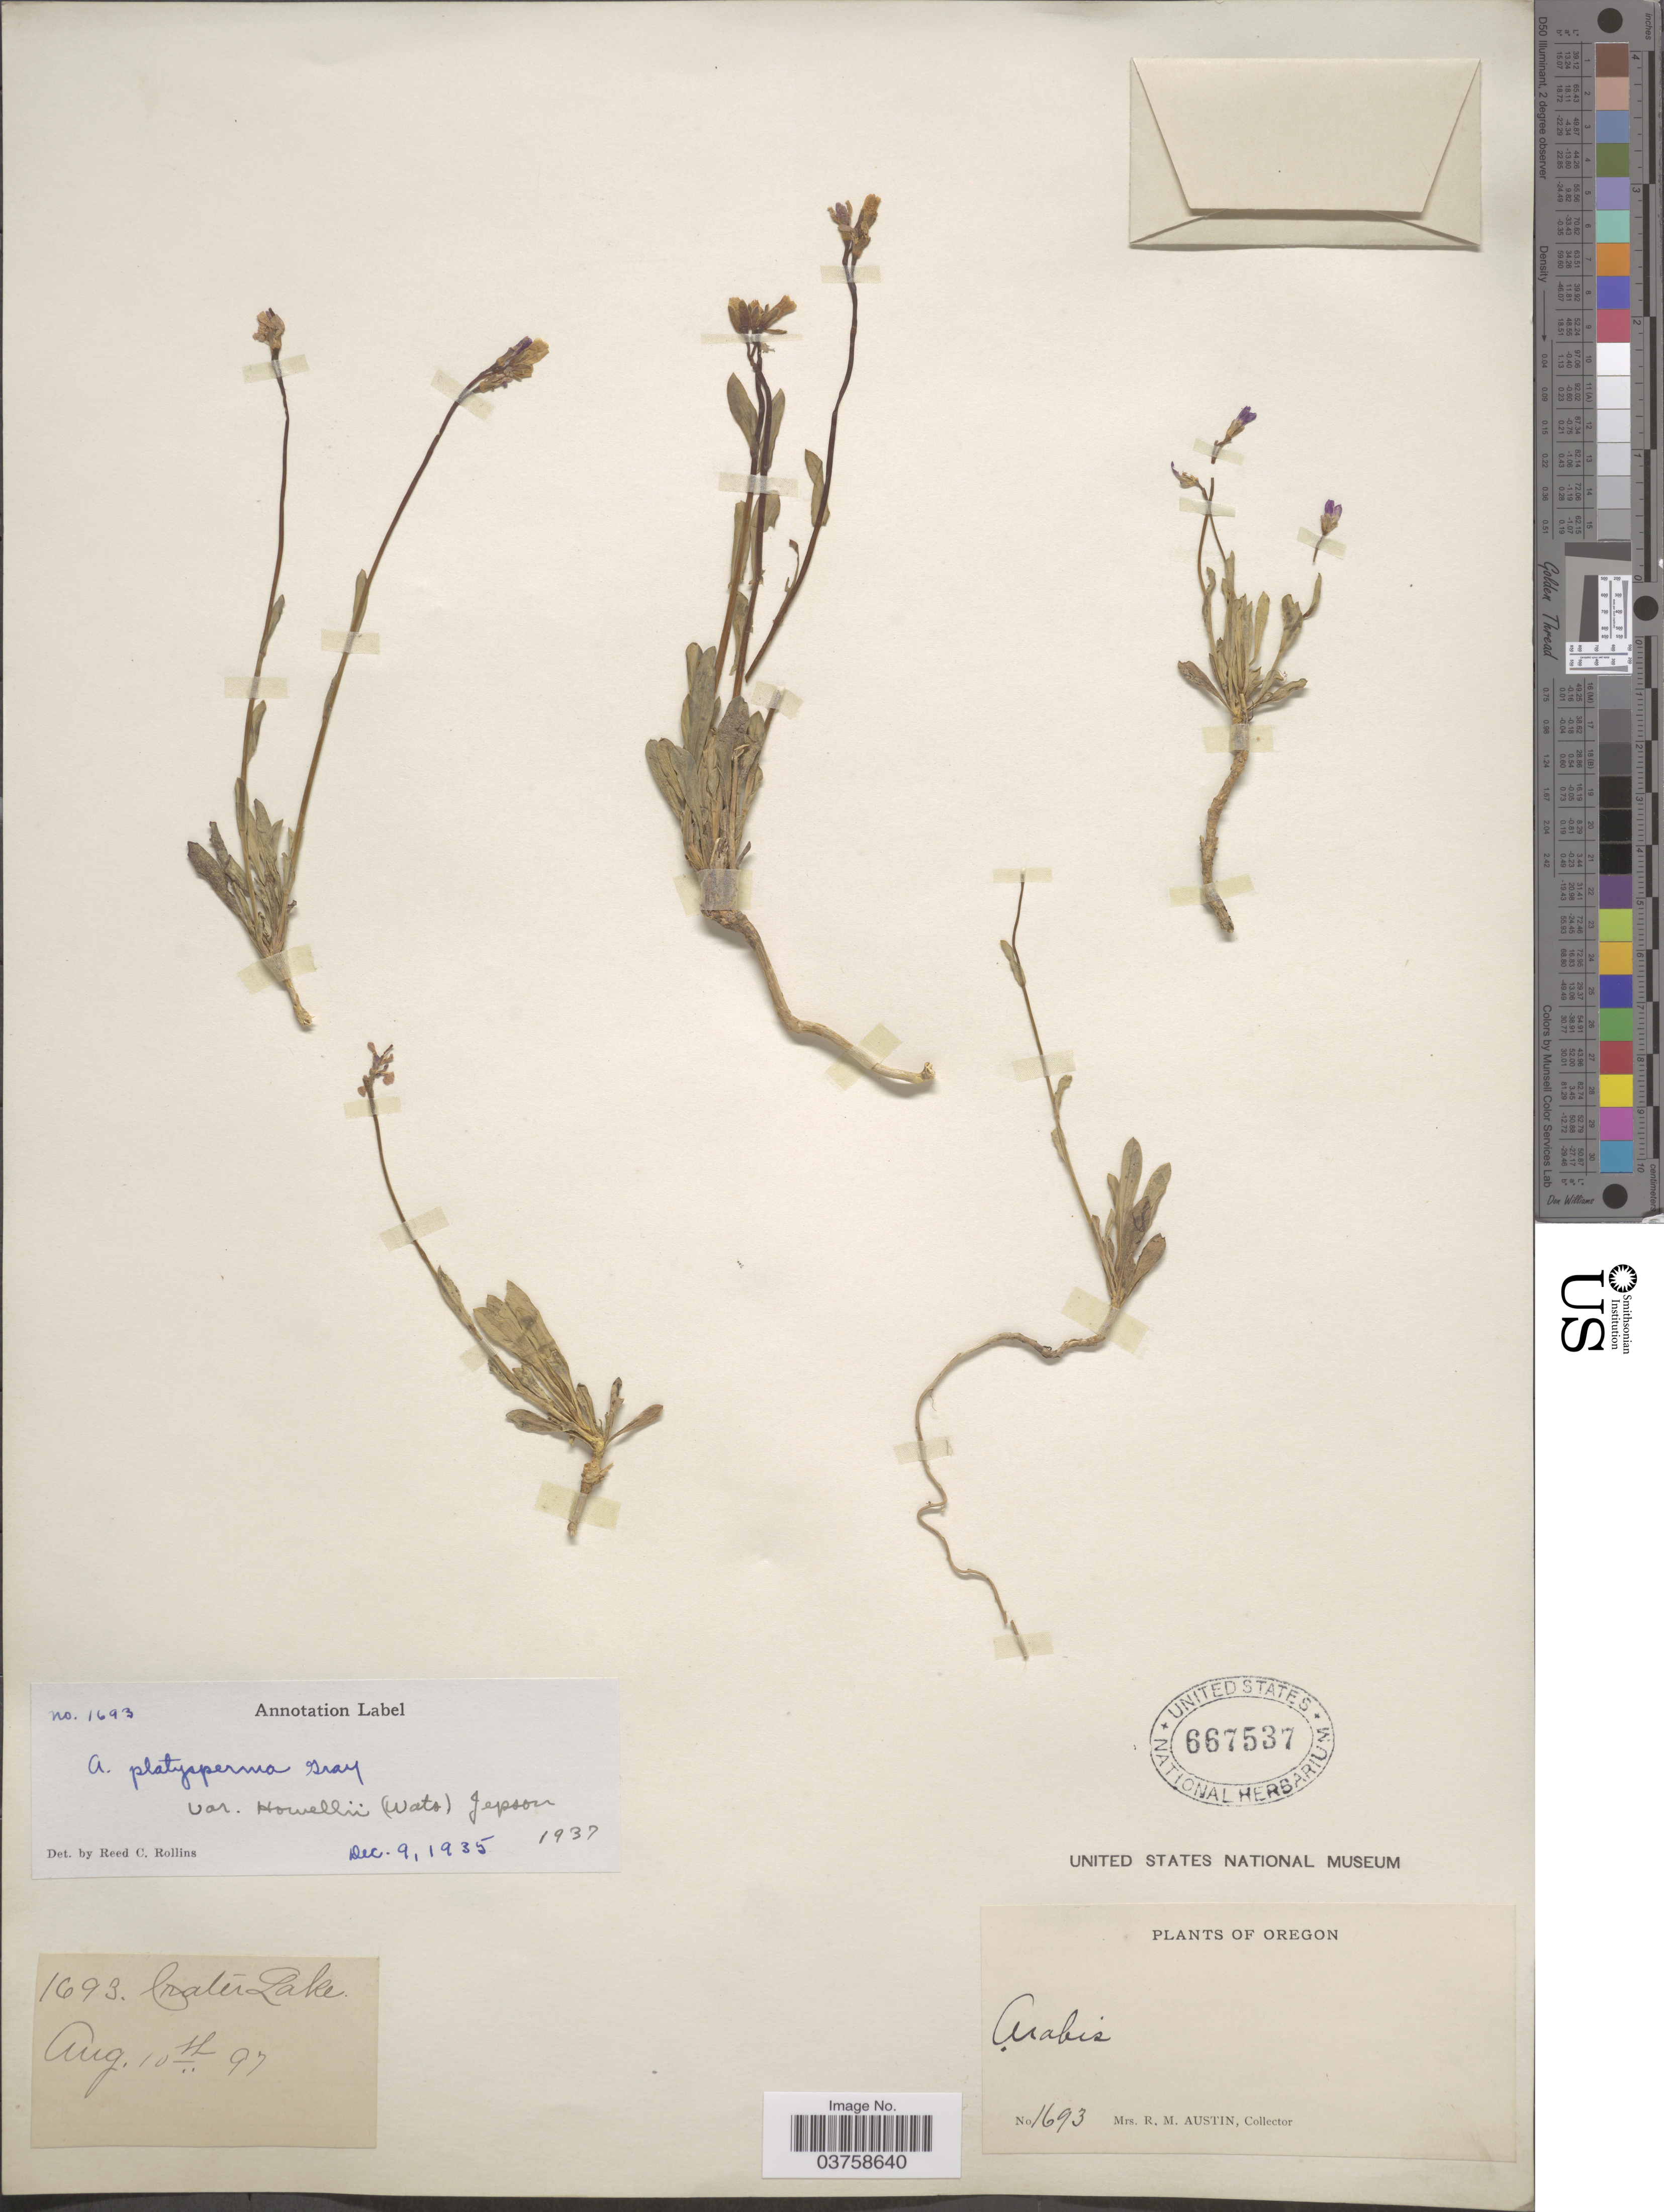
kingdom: Plantae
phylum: Tracheophyta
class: Magnoliopsida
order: Brassicales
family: Brassicaceae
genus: Arabis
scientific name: Arabis platysperma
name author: A. Gray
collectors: R. Austin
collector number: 1693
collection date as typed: Transcribed d/m/y: 10/8/97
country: United States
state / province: Oregon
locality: Crater Lake.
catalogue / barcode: US 667537